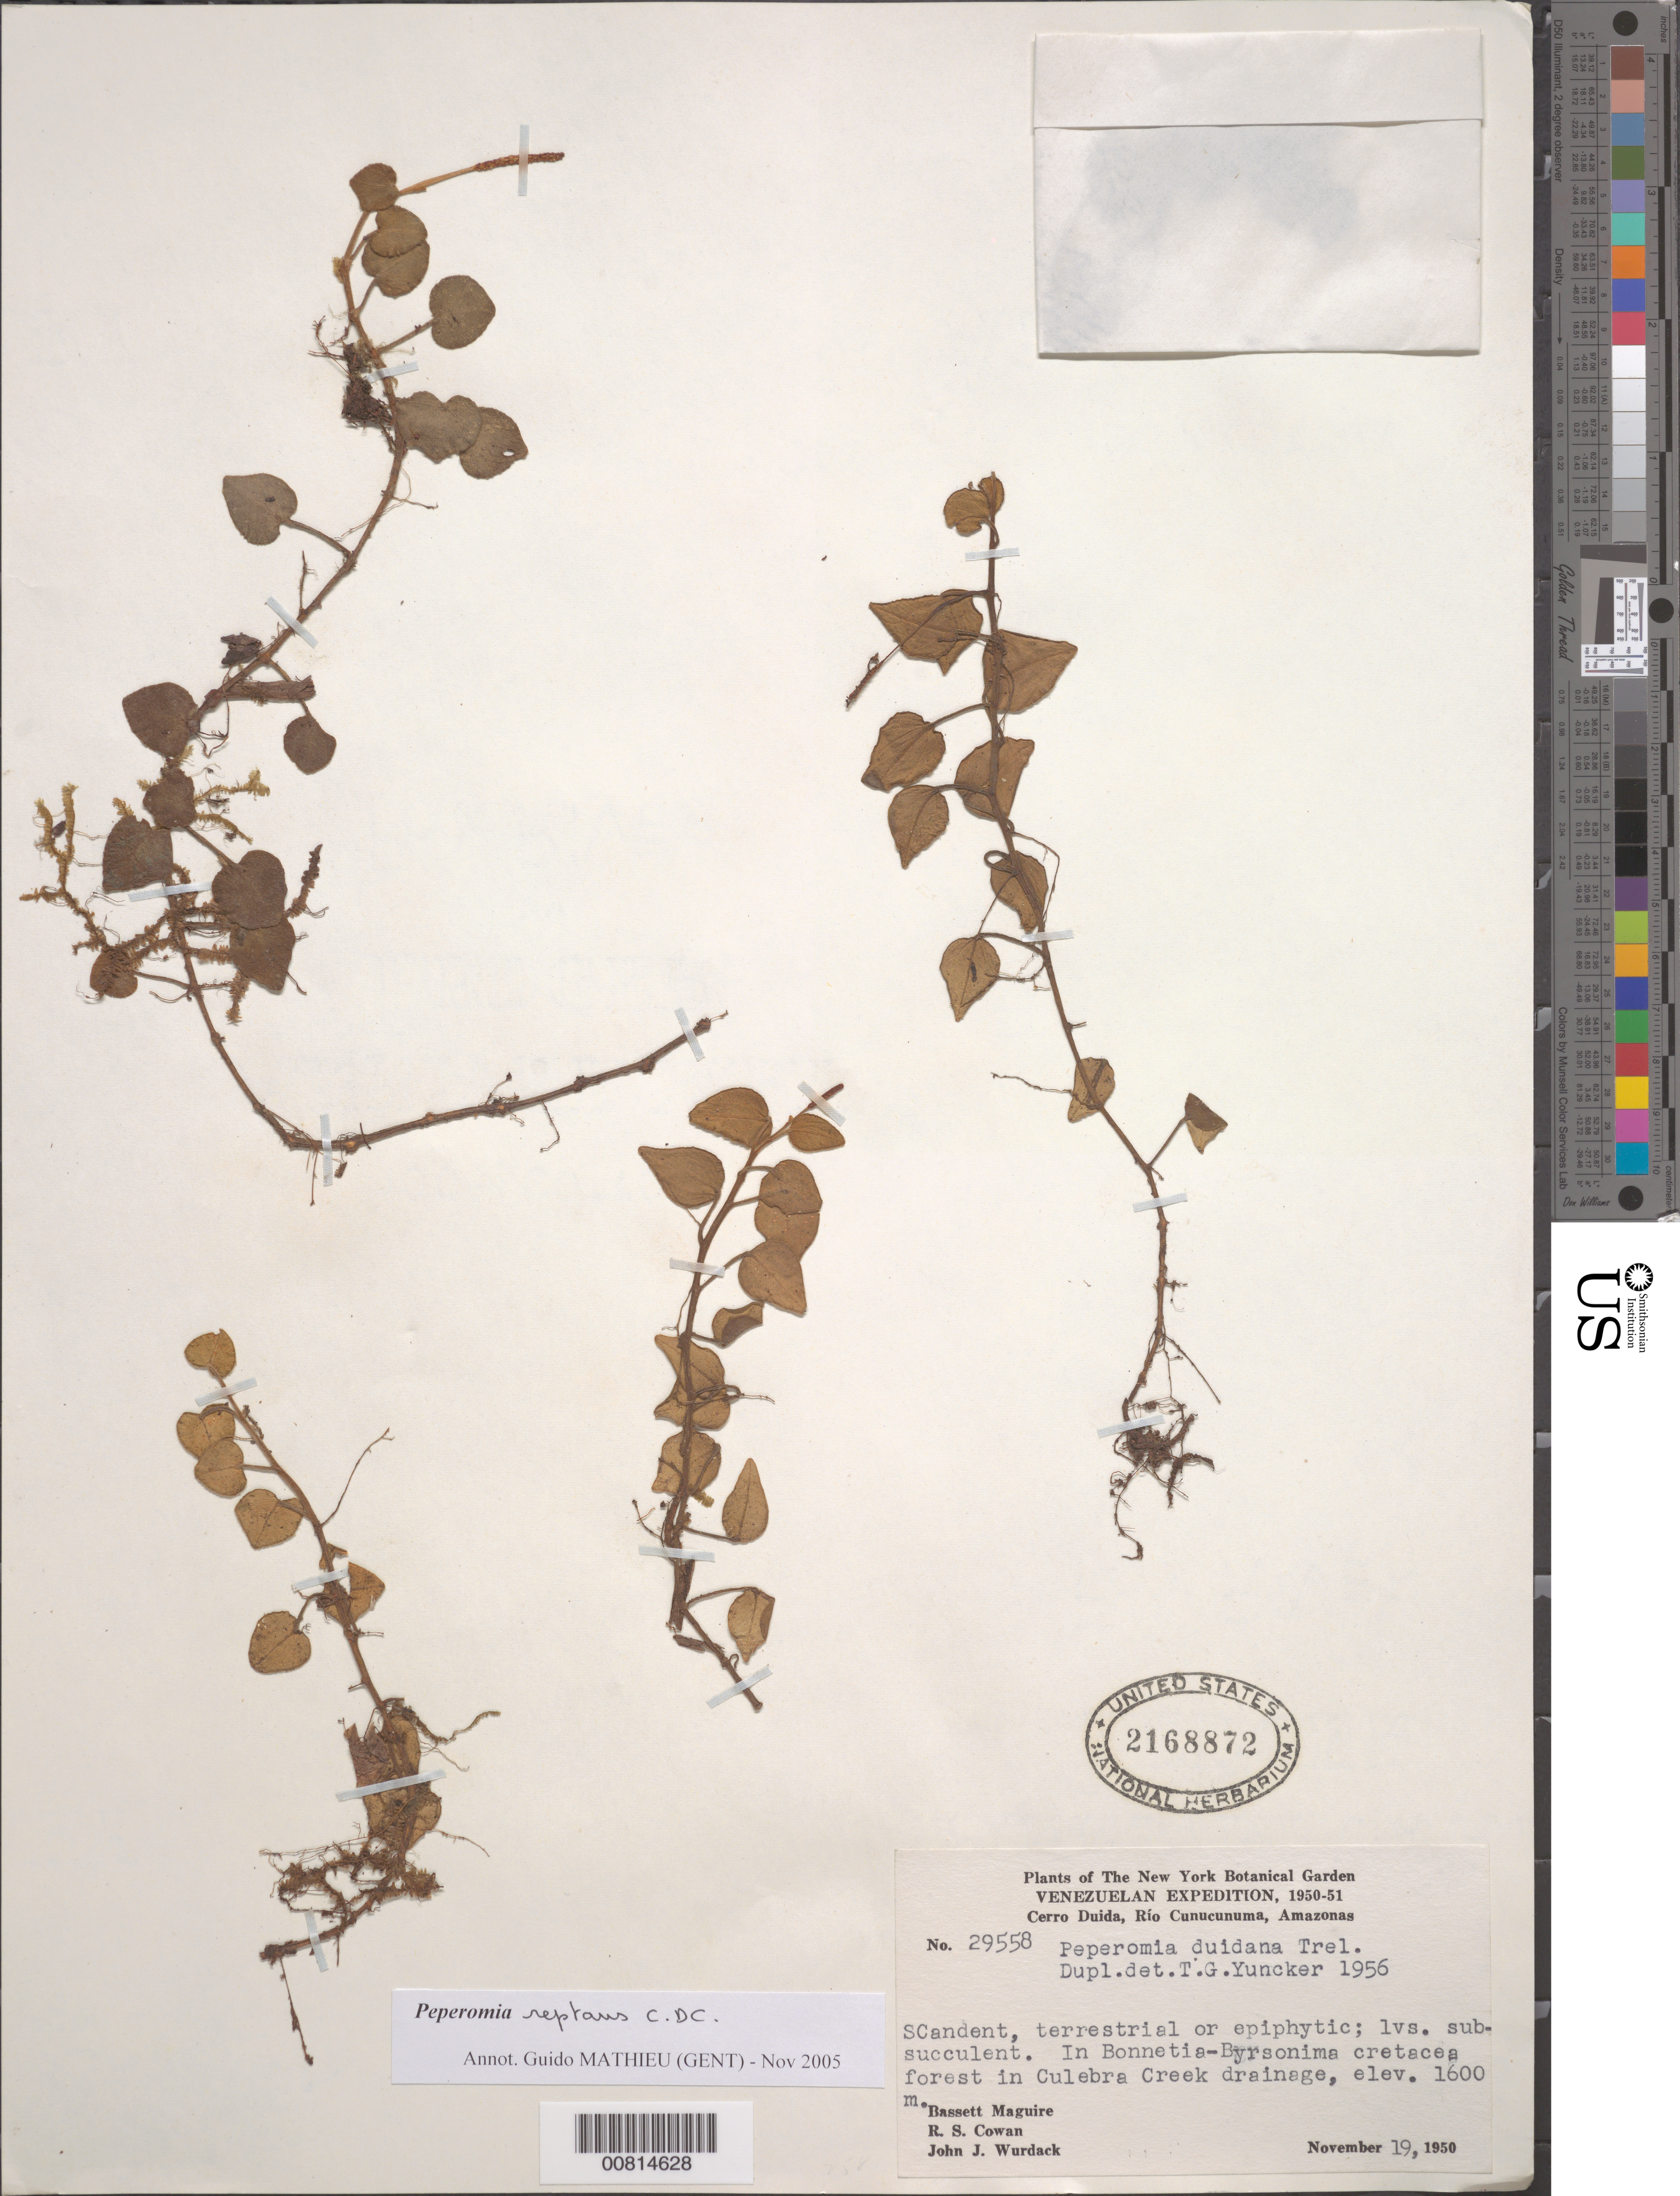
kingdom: Plantae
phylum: Tracheophyta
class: Magnoliopsida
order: Piperales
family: Piperaceae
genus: Peperomia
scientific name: Peperomia reptans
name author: (Trel. in Woodson & Schery) C. DC. in Seem.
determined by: Mathieu, Guido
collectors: B. Maguire, R. S. Cowan & J. J. Wurdack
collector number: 29558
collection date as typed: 19-Nov-50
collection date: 1950-11-19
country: Venezuela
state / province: Amazonas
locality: Cerro Duida, Río Cunucunuma, Culebra Creek drainage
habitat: Bonnetia-Byrsonima cretacea-forest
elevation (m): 1600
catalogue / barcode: US 2168872